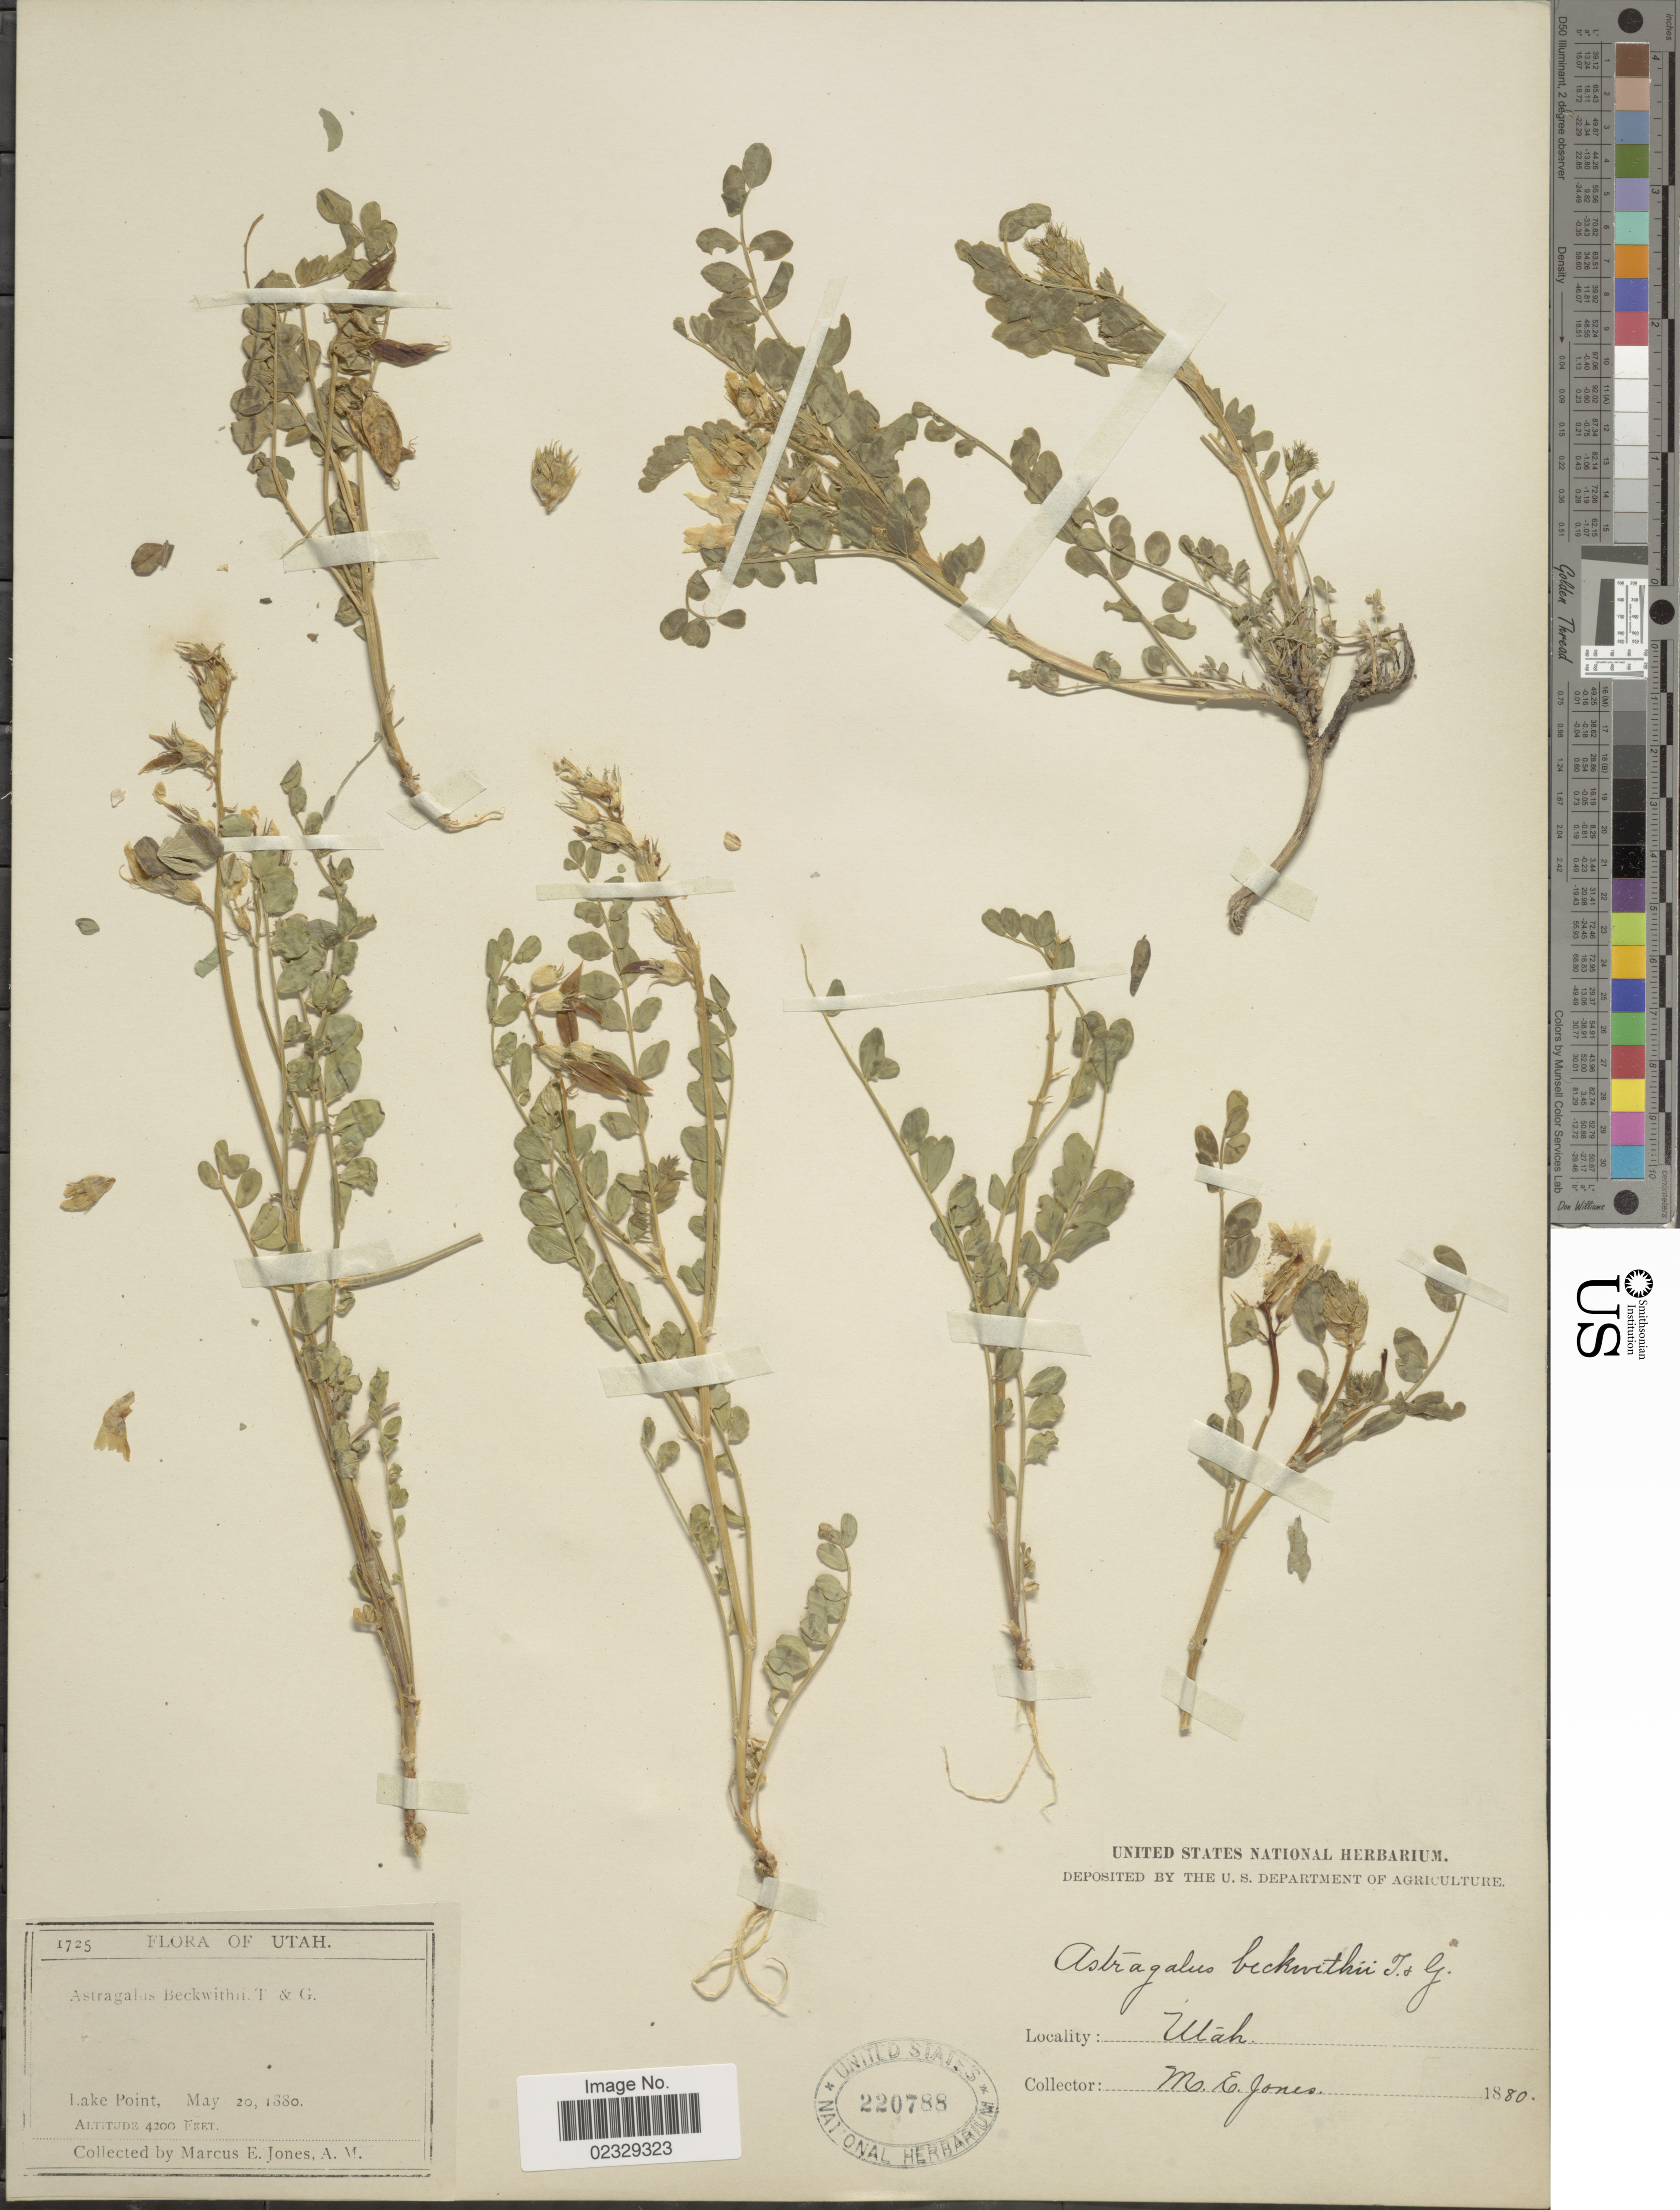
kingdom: Plantae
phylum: Tracheophyta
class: Magnoliopsida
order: Fabales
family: Fabaceae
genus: Astragalus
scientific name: Astragalus beckwithii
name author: Torr. & A. Gray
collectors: M. E. Jones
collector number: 1725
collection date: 1880-05-20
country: United States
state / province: Utah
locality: Lake Point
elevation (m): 1280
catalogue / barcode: US 220788